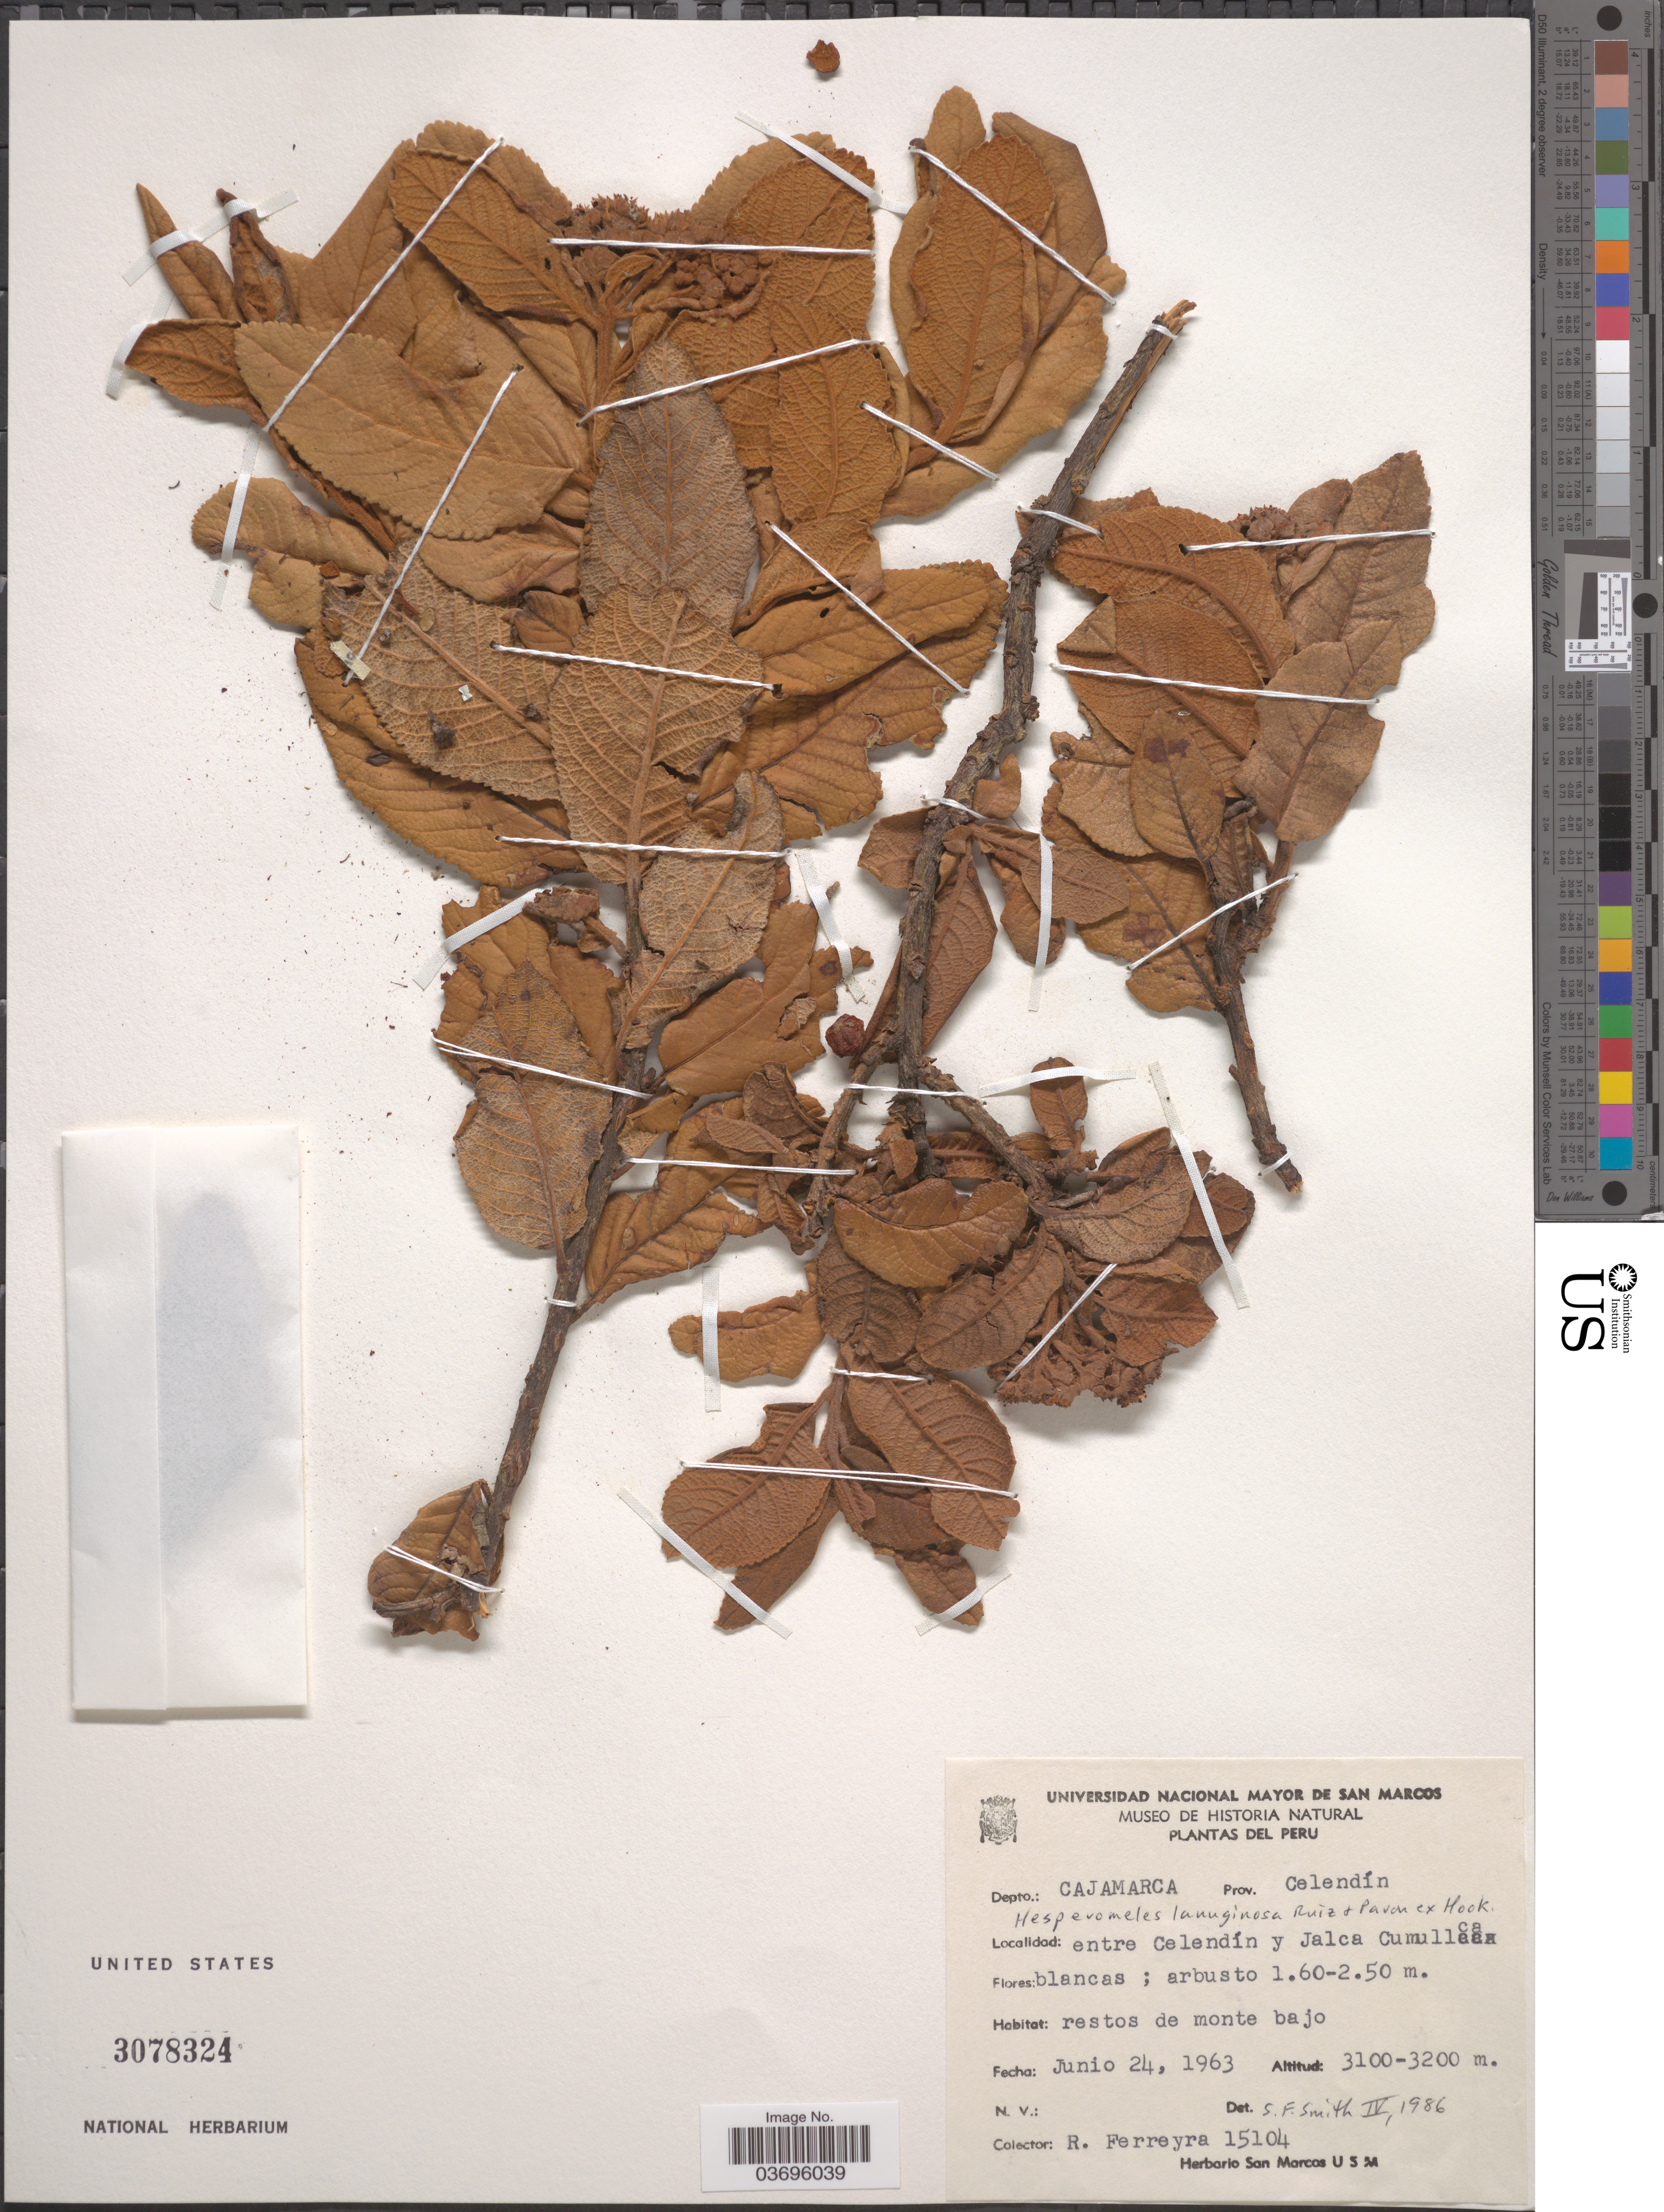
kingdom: Plantae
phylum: Tracheophyta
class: Magnoliopsida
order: Rosales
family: Rosaceae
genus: Hesperomeles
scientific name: Hesperomeles ferruginea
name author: (Juss. ex Pers.) Benth.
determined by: Romoleroux, K.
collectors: R. A. Ferreyra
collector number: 15104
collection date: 1963-06-24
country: Peru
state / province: Cajamarca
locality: Depto.: Cajamarca. Prov. Celendín. Entre Celendín y Jalca Cumullca.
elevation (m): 3100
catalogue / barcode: US 3078324